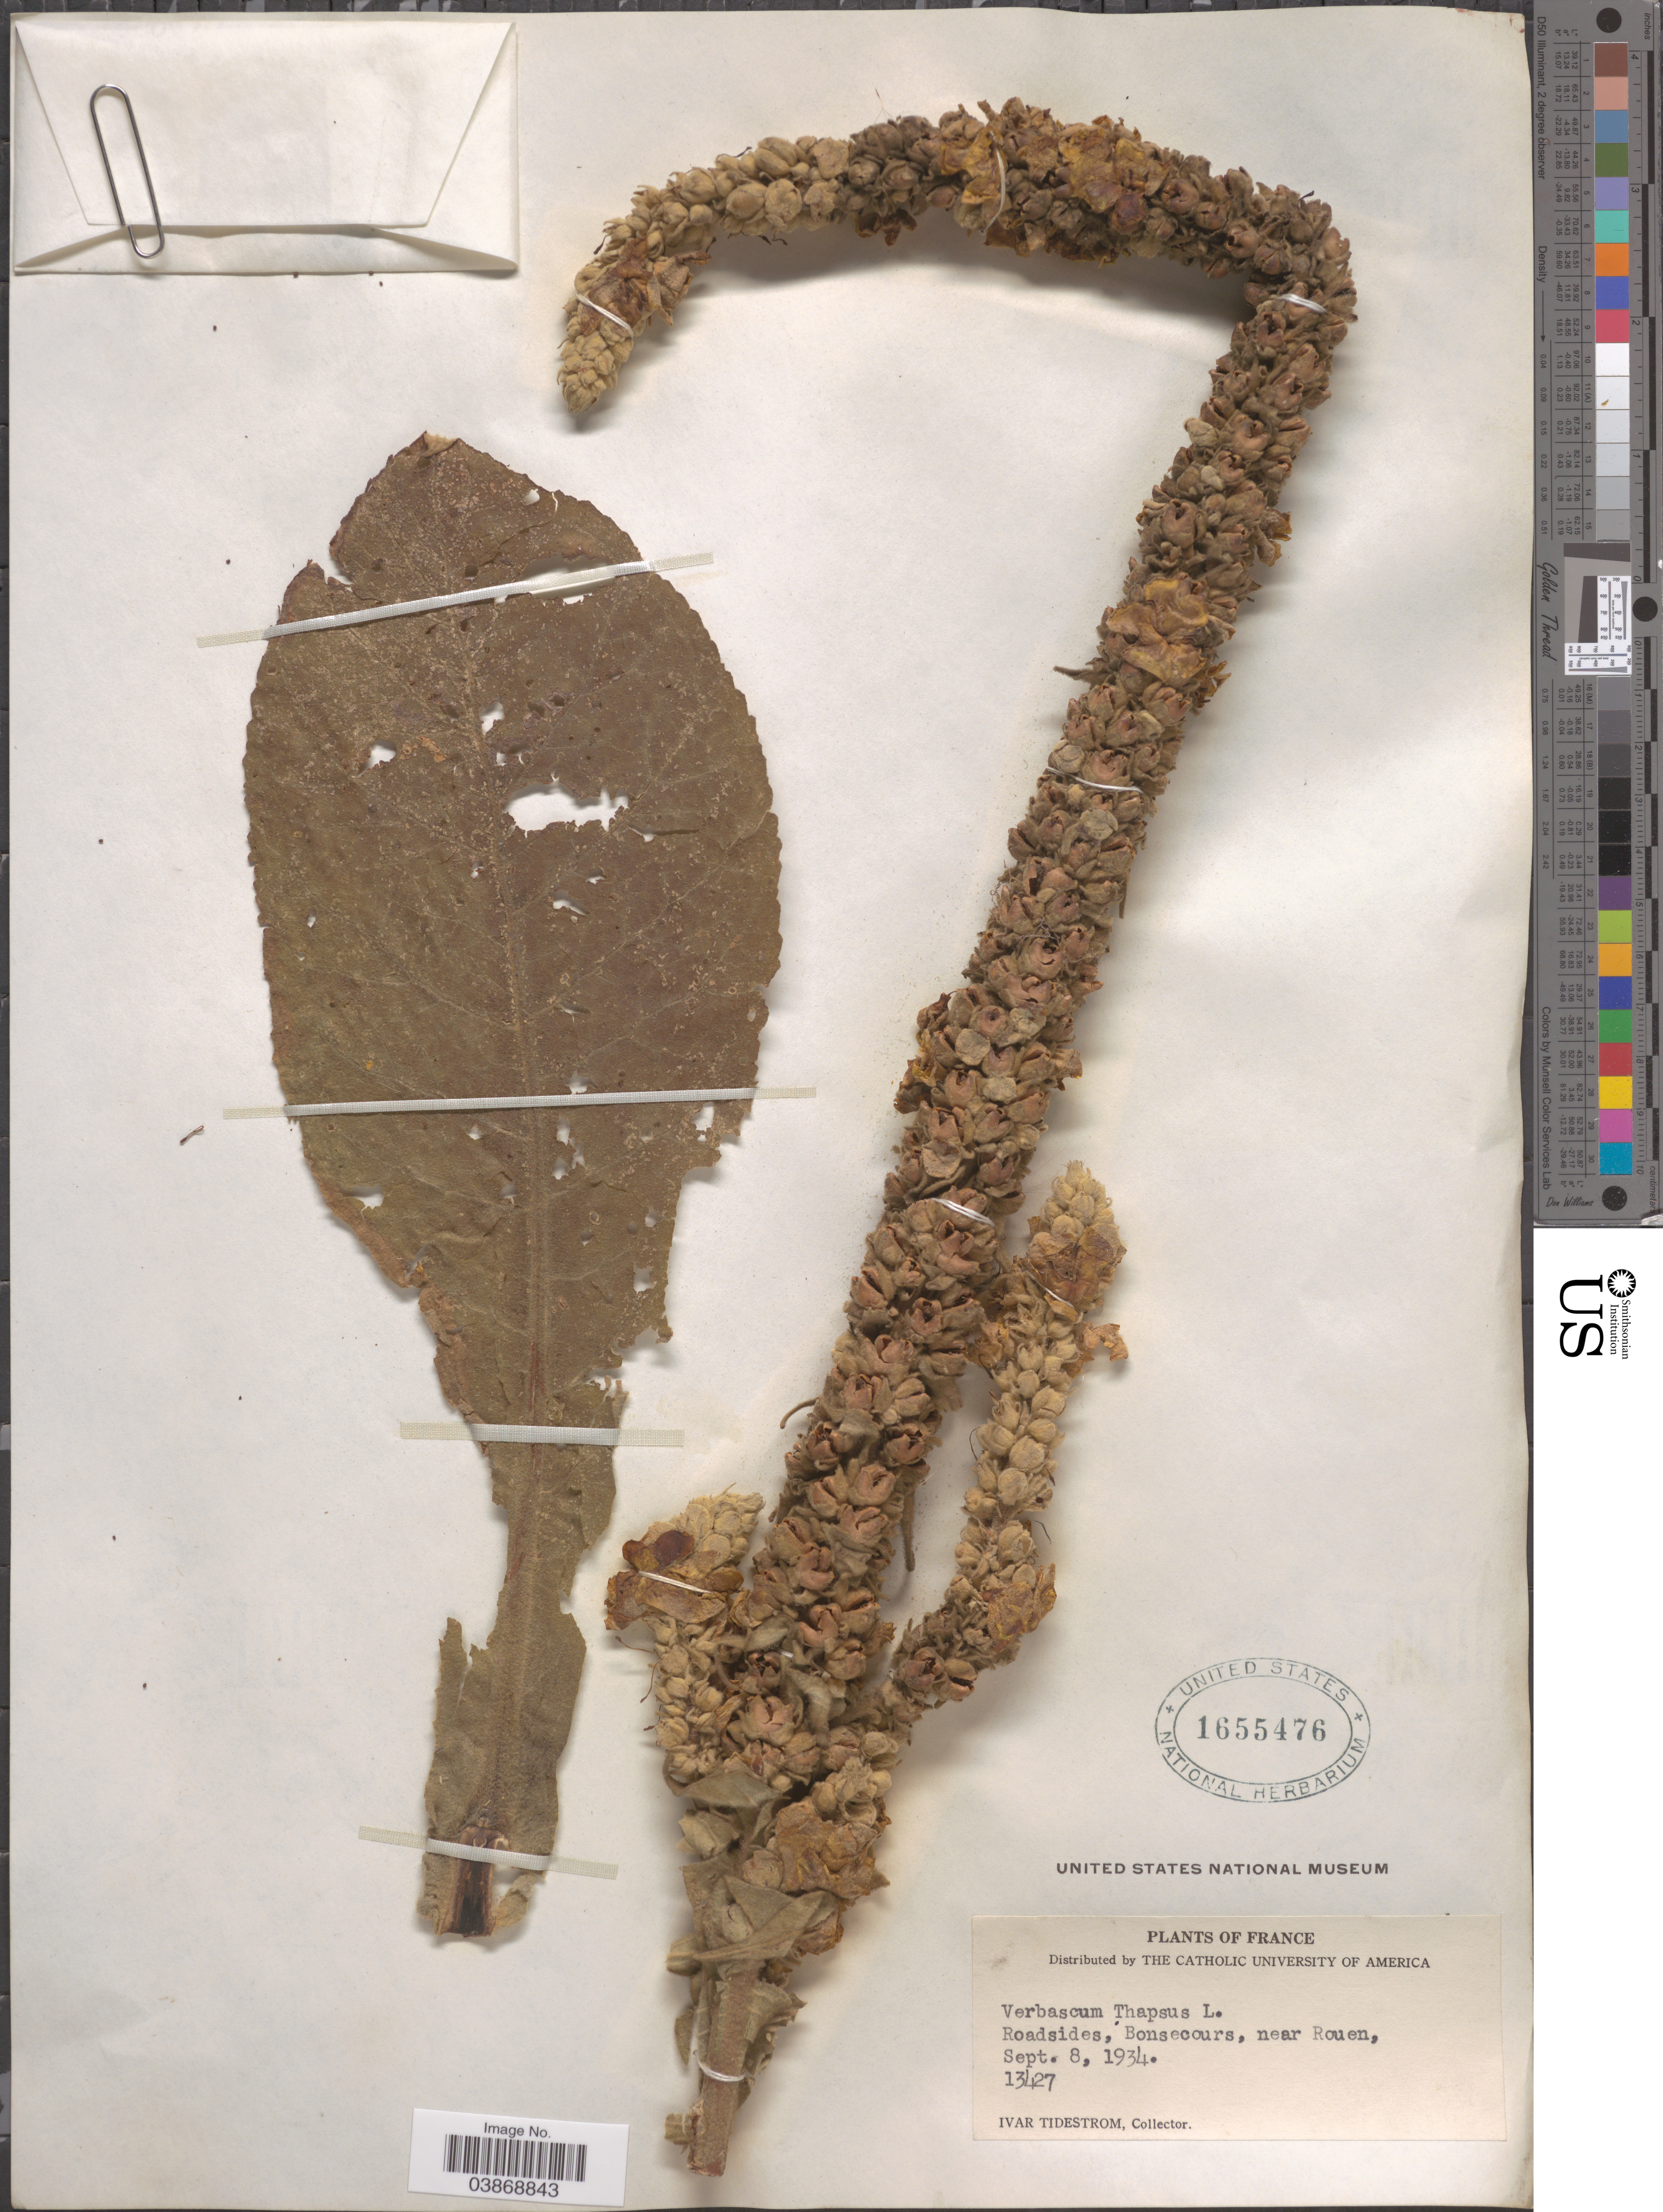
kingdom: Plantae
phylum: Tracheophyta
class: Magnoliopsida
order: Lamiales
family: Scrophulariaceae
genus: Verbascum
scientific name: Verbascum thapsus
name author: L.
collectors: I. F. Tidestrom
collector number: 13427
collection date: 1934-09-08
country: France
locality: Roadsides, Bonsecours, near Rouen.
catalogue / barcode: US 1655476